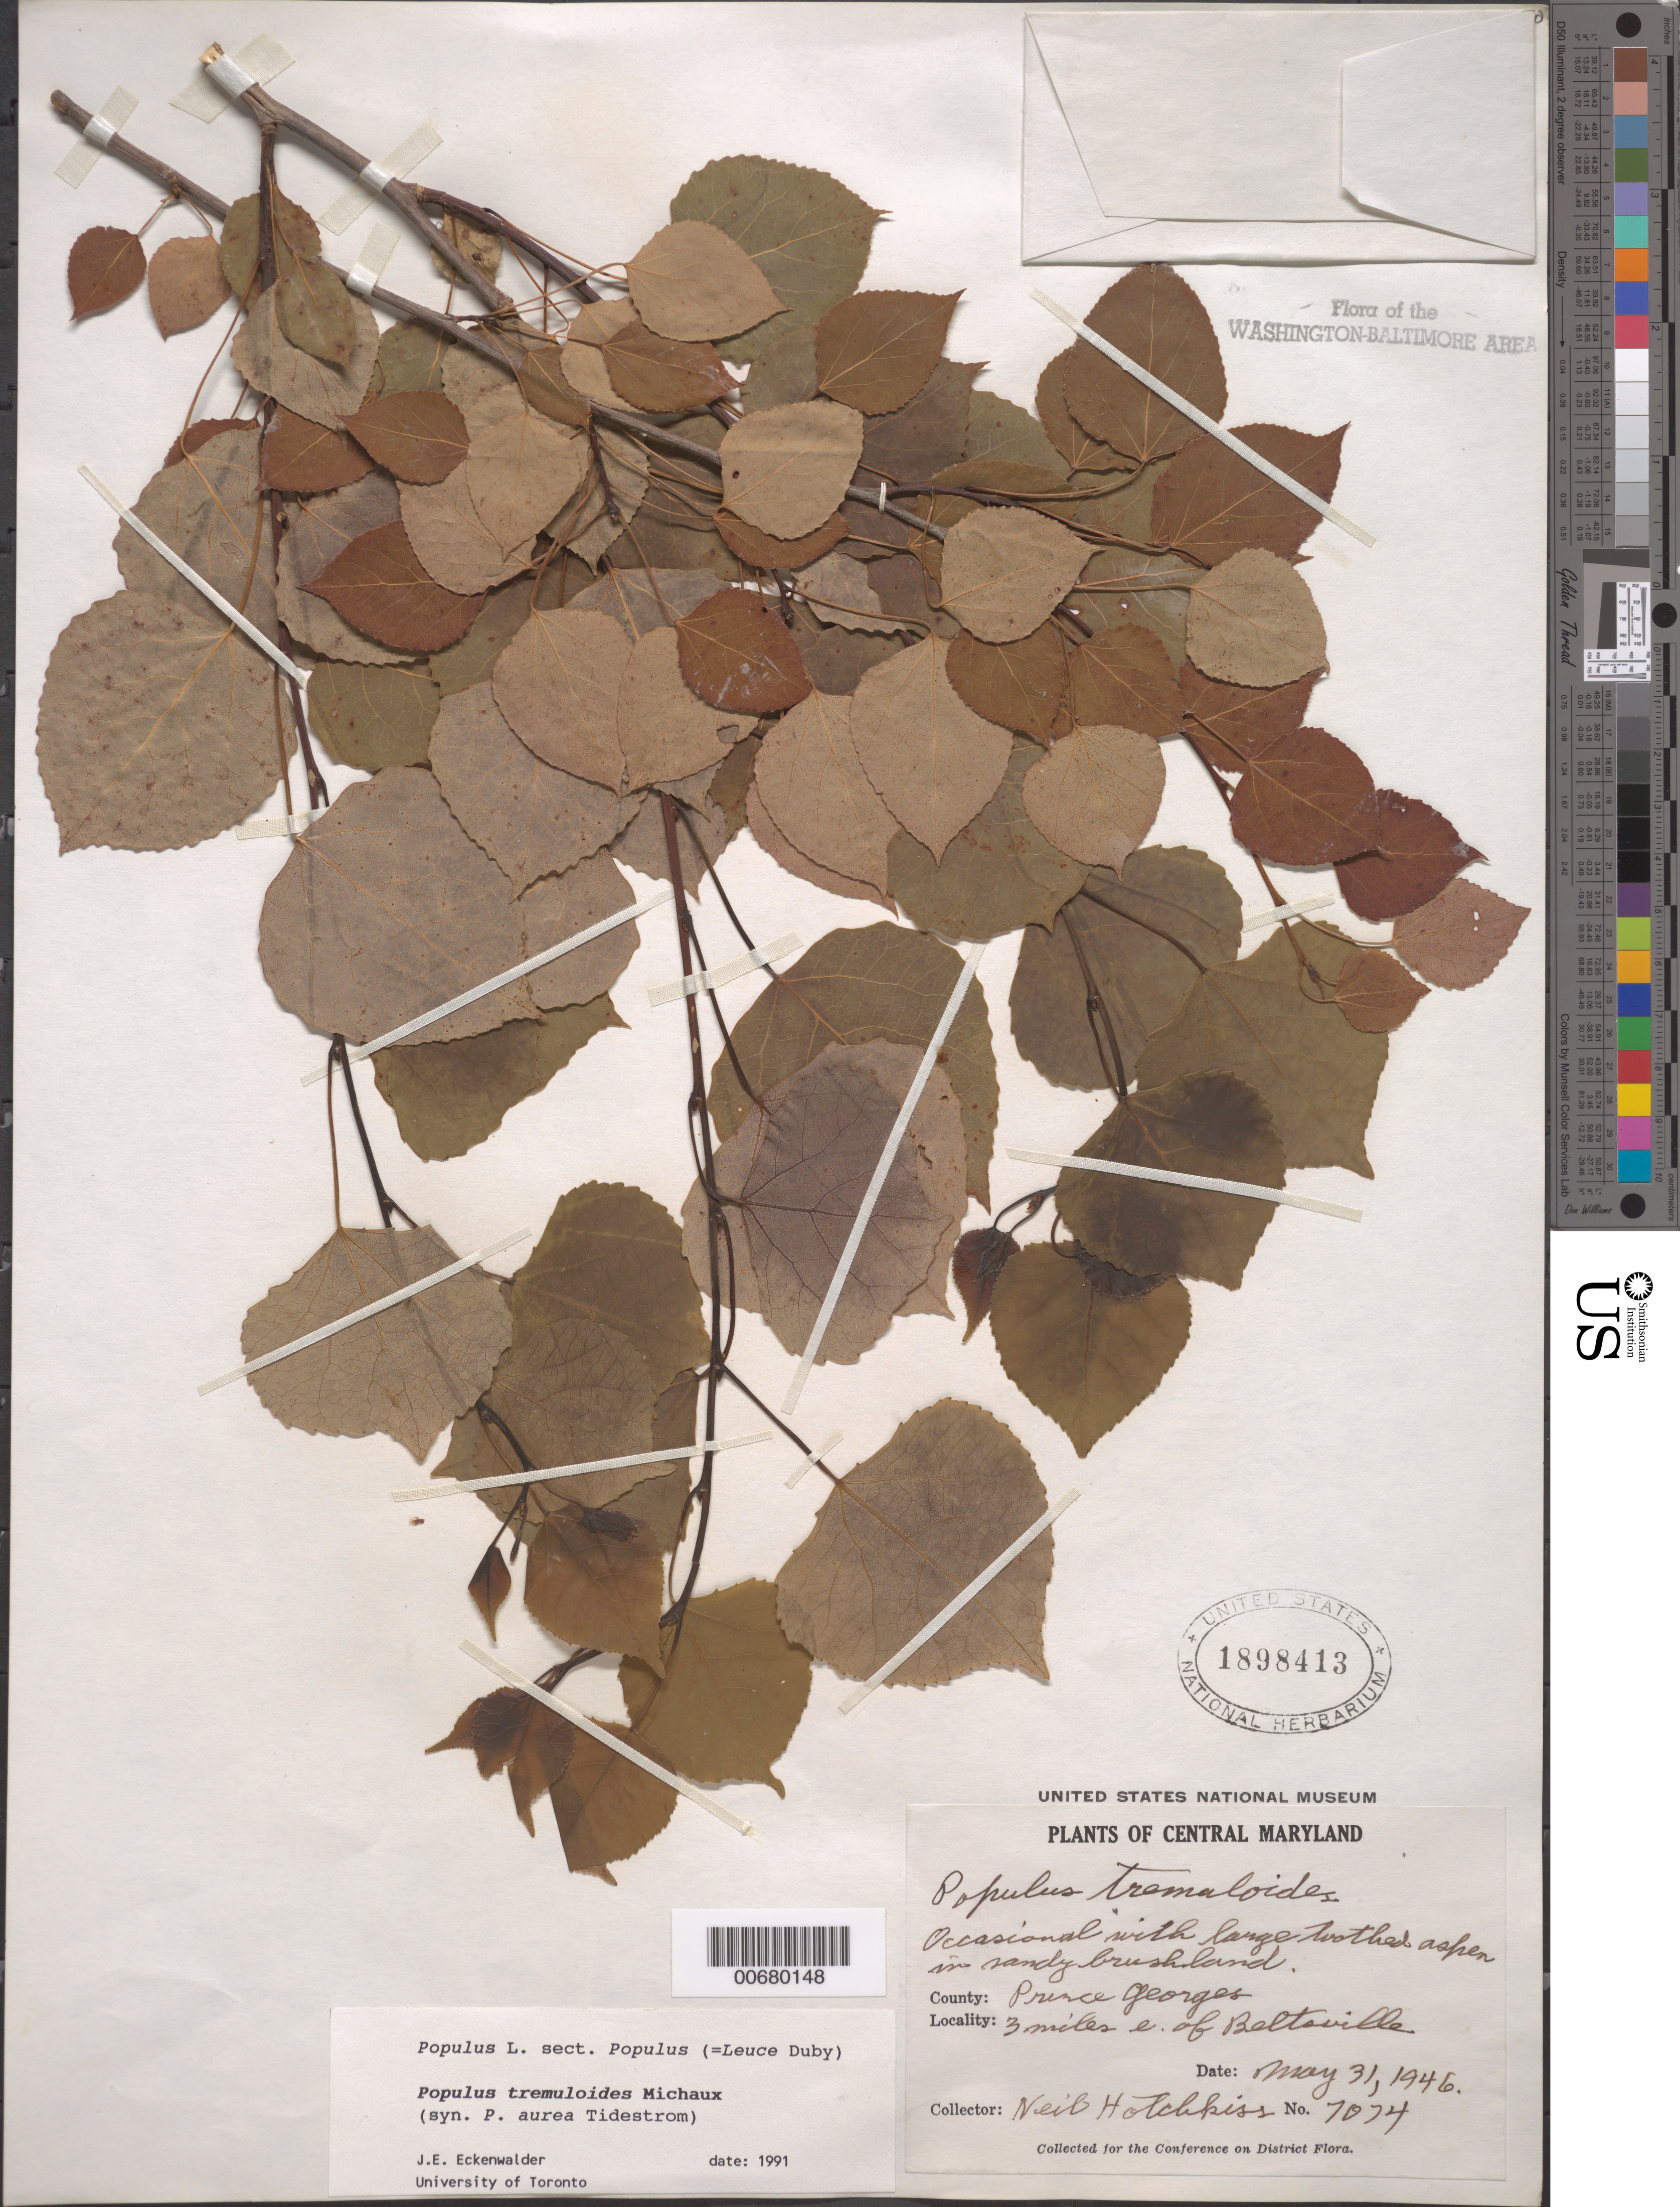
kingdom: Plantae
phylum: Tracheophyta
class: Magnoliopsida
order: Malpighiales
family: Salicaceae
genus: Populus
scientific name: Populus tremuloides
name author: Michx.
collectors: N. Hotchkiss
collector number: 7074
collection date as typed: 31 May 1946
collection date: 1946-05-31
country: United States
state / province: Maryland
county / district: Prince George's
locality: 3 miles e. of Beltsville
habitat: Occasional with large toothed aspen in sandy brushland.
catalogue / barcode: US 1898413